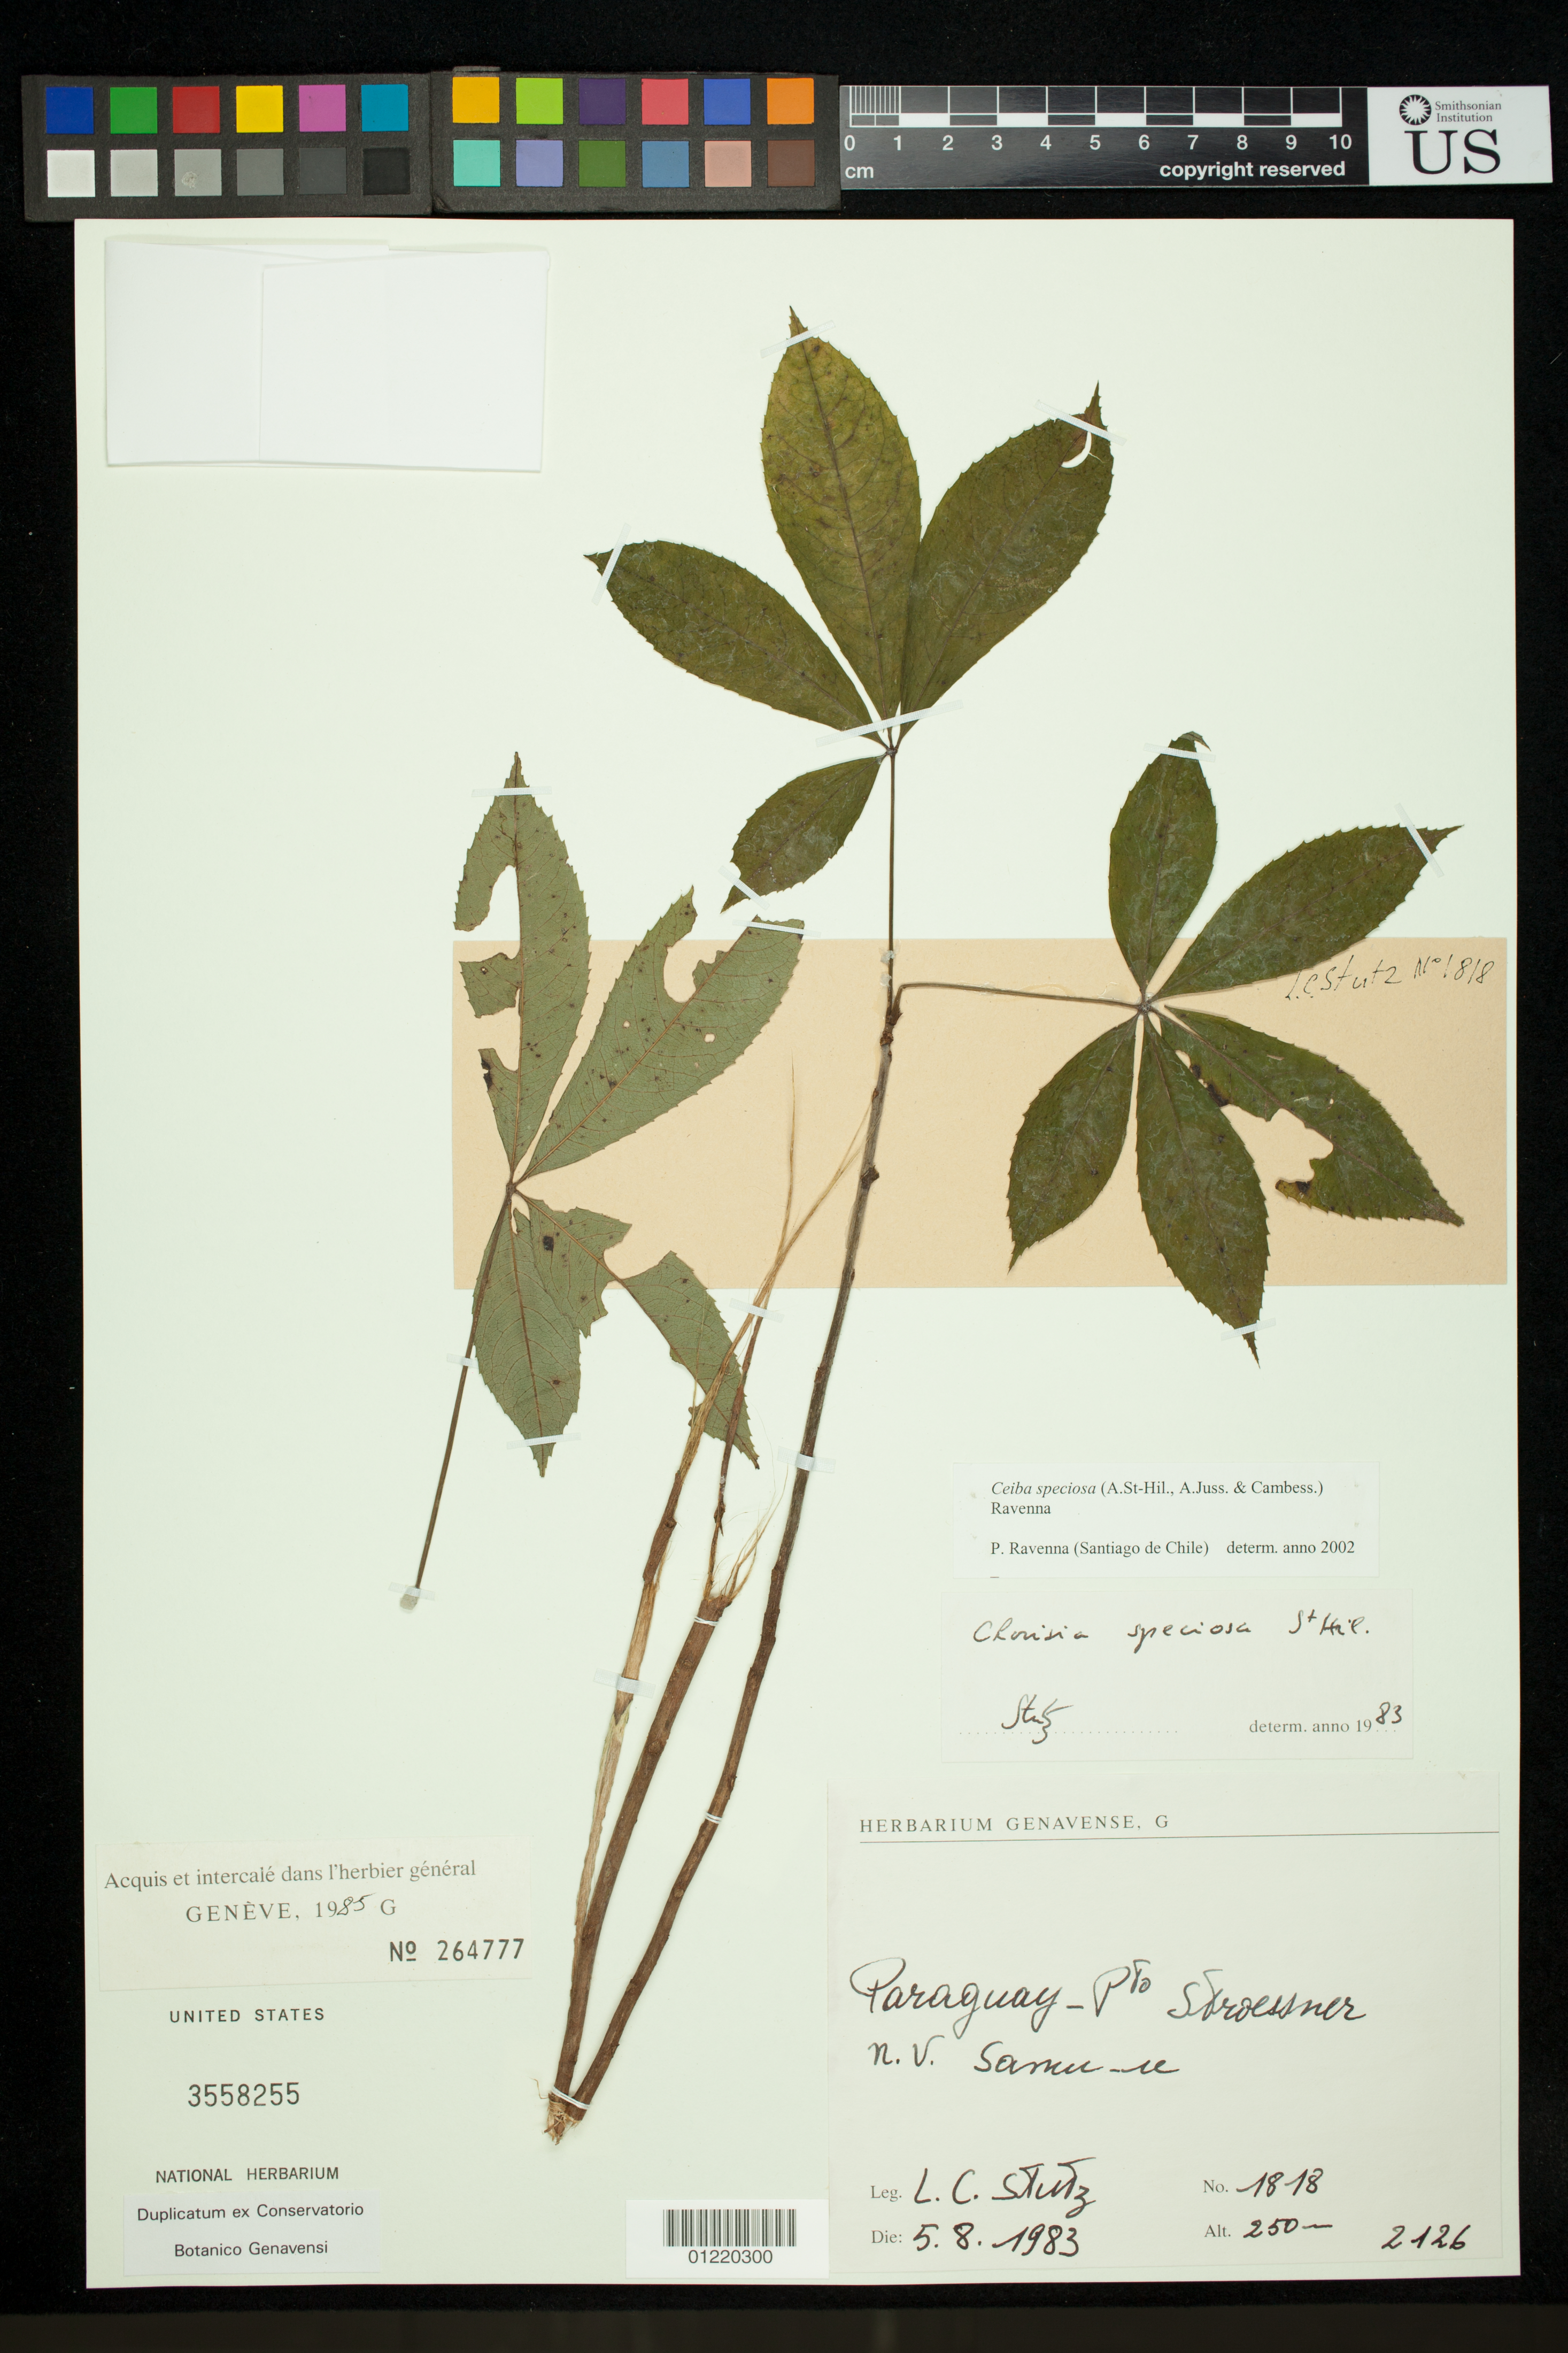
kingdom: Plantae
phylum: Tracheophyta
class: Magnoliopsida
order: Malvales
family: Malvaceae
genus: Ceiba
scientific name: Ceiba speciosa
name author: (A. St.-Hil.) Ravenna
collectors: L. C. Stutz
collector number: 1818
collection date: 1983-08-05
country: Paraguay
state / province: Alto Paraná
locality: Pto. Stroessner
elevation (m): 250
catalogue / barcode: US 3558255